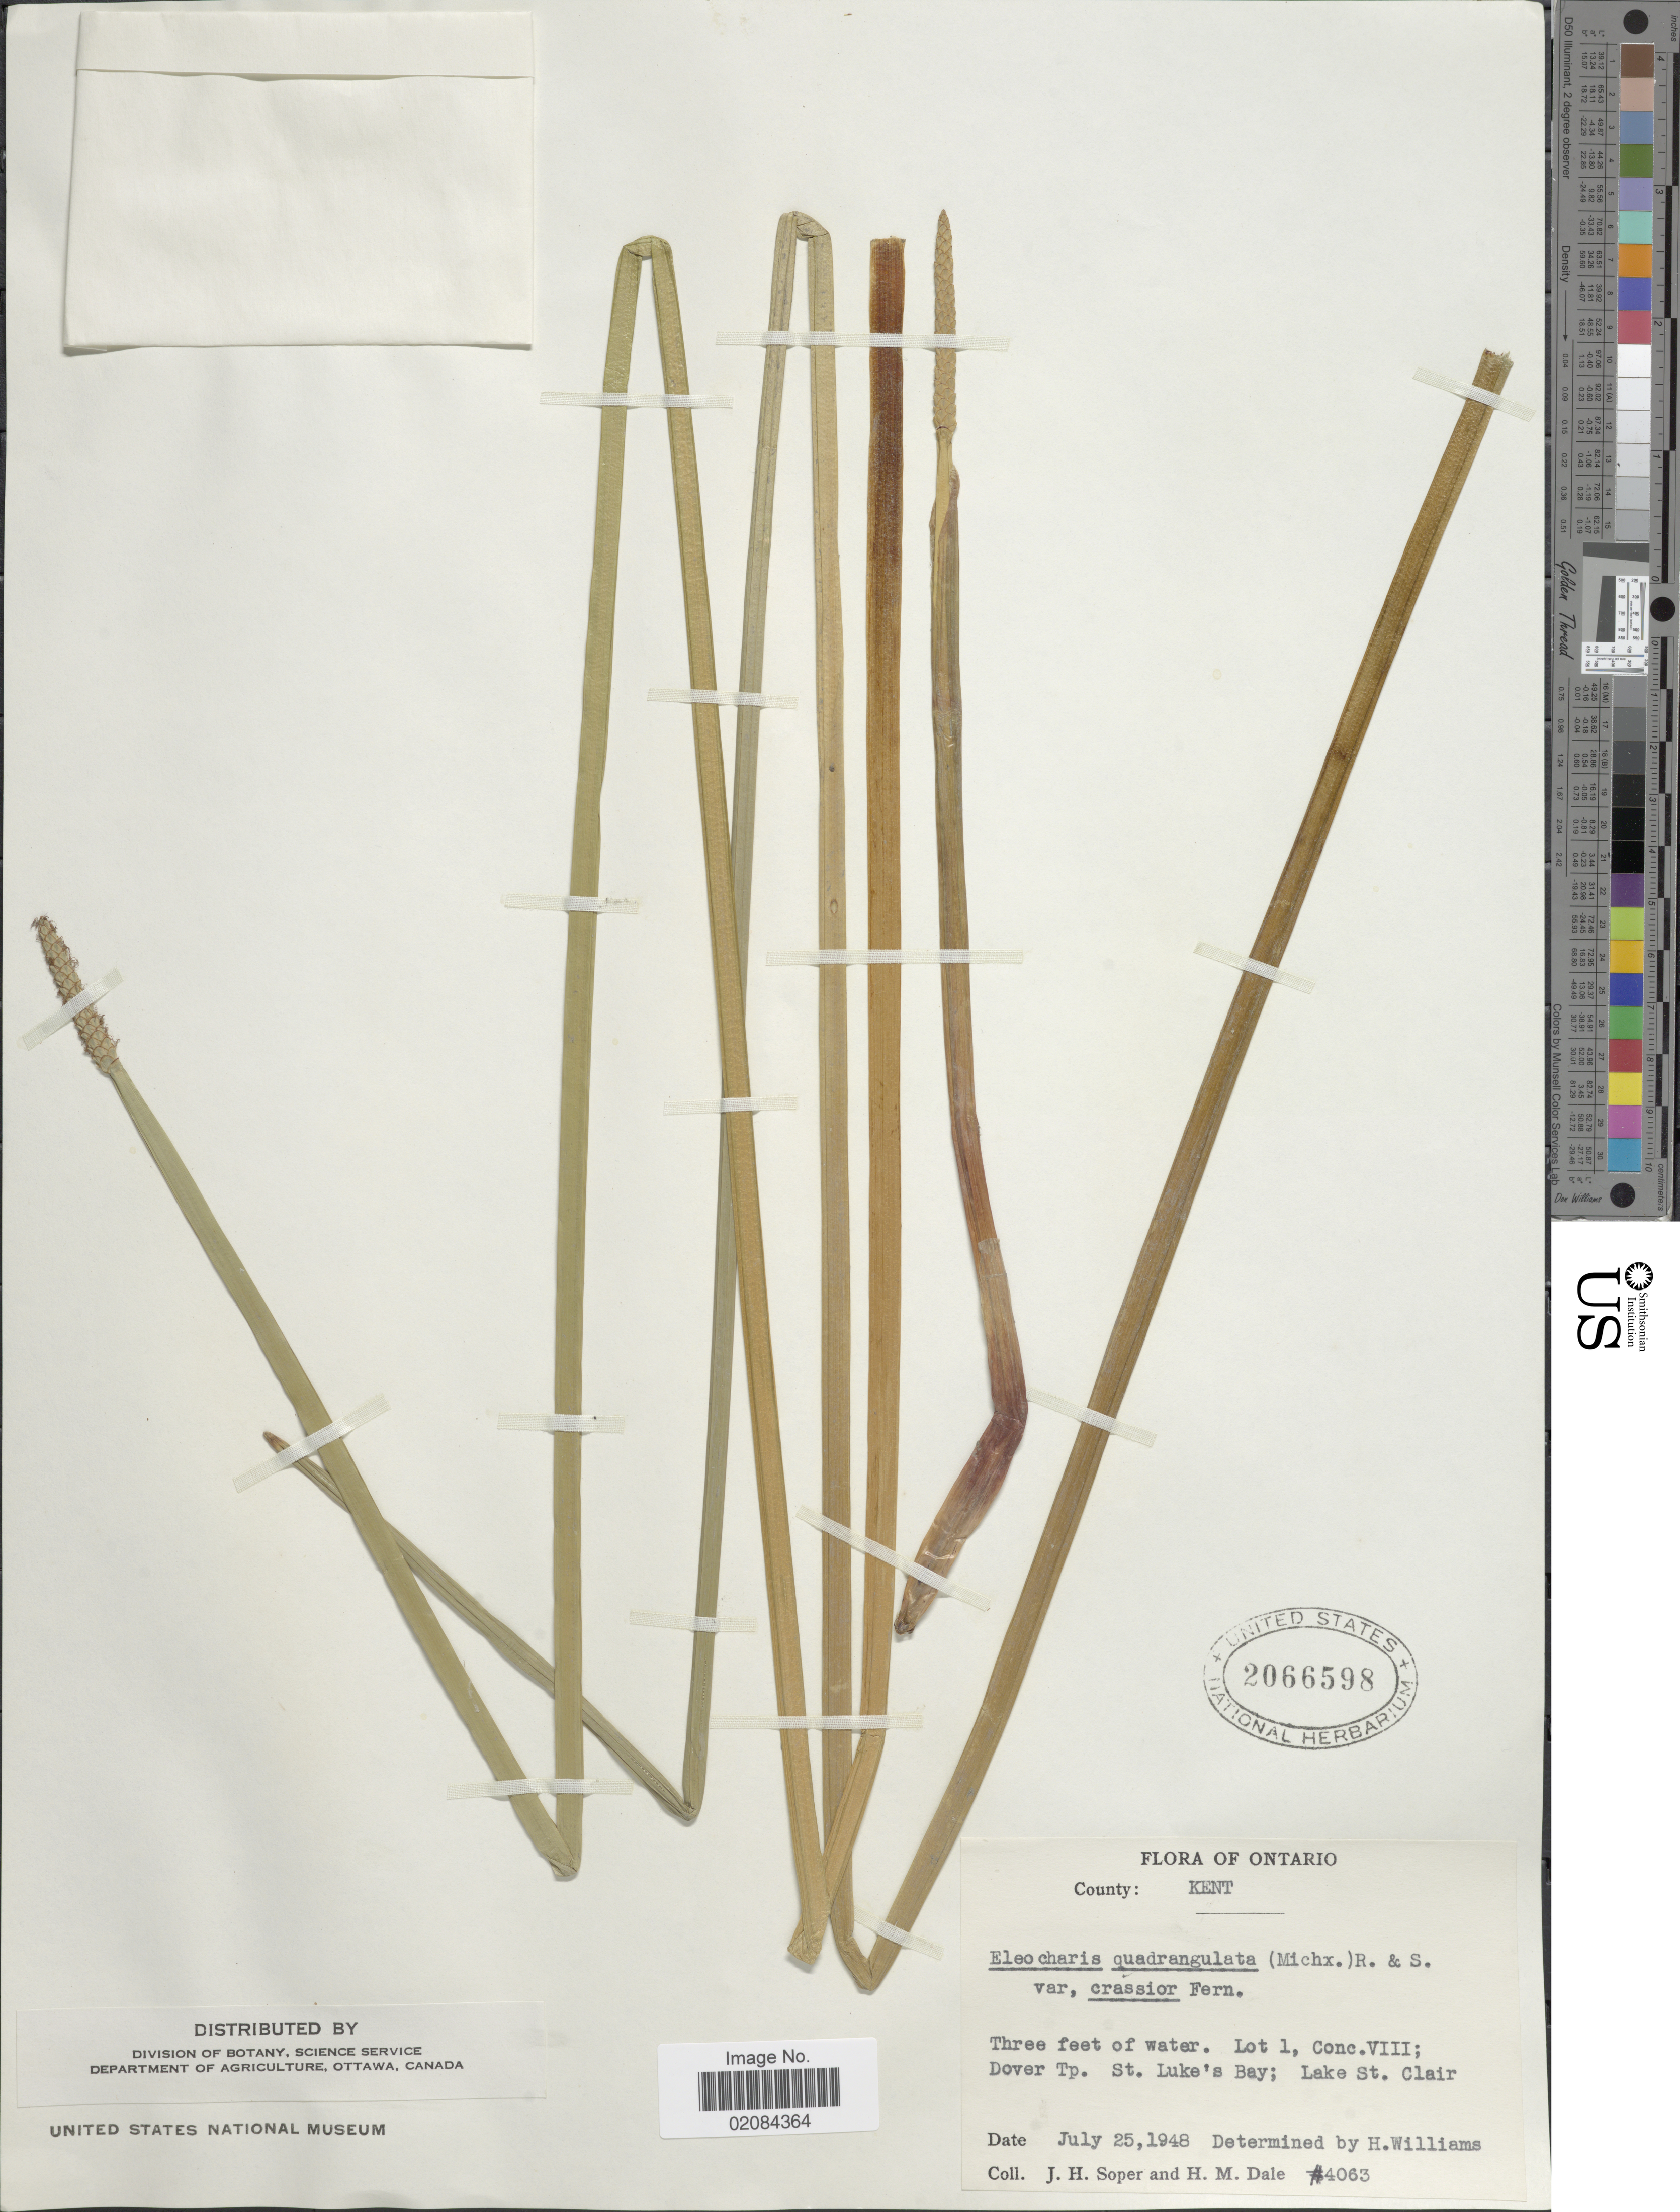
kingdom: Plantae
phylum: Tracheophyta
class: Liliopsida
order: Poales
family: Cyperaceae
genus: Eleocharis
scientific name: Eleocharis quadrangulata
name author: (Michx.) Roem. & Schult.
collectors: J. H. Soper & H. M. Dale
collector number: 4063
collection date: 1948-07-25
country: Canada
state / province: Ontario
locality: Ontario, Kent. Three feet of water, Lot 1, Conc. VIII; Dover Tp. St. Luke's Bay; Lake St. Clair.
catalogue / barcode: US 2066598